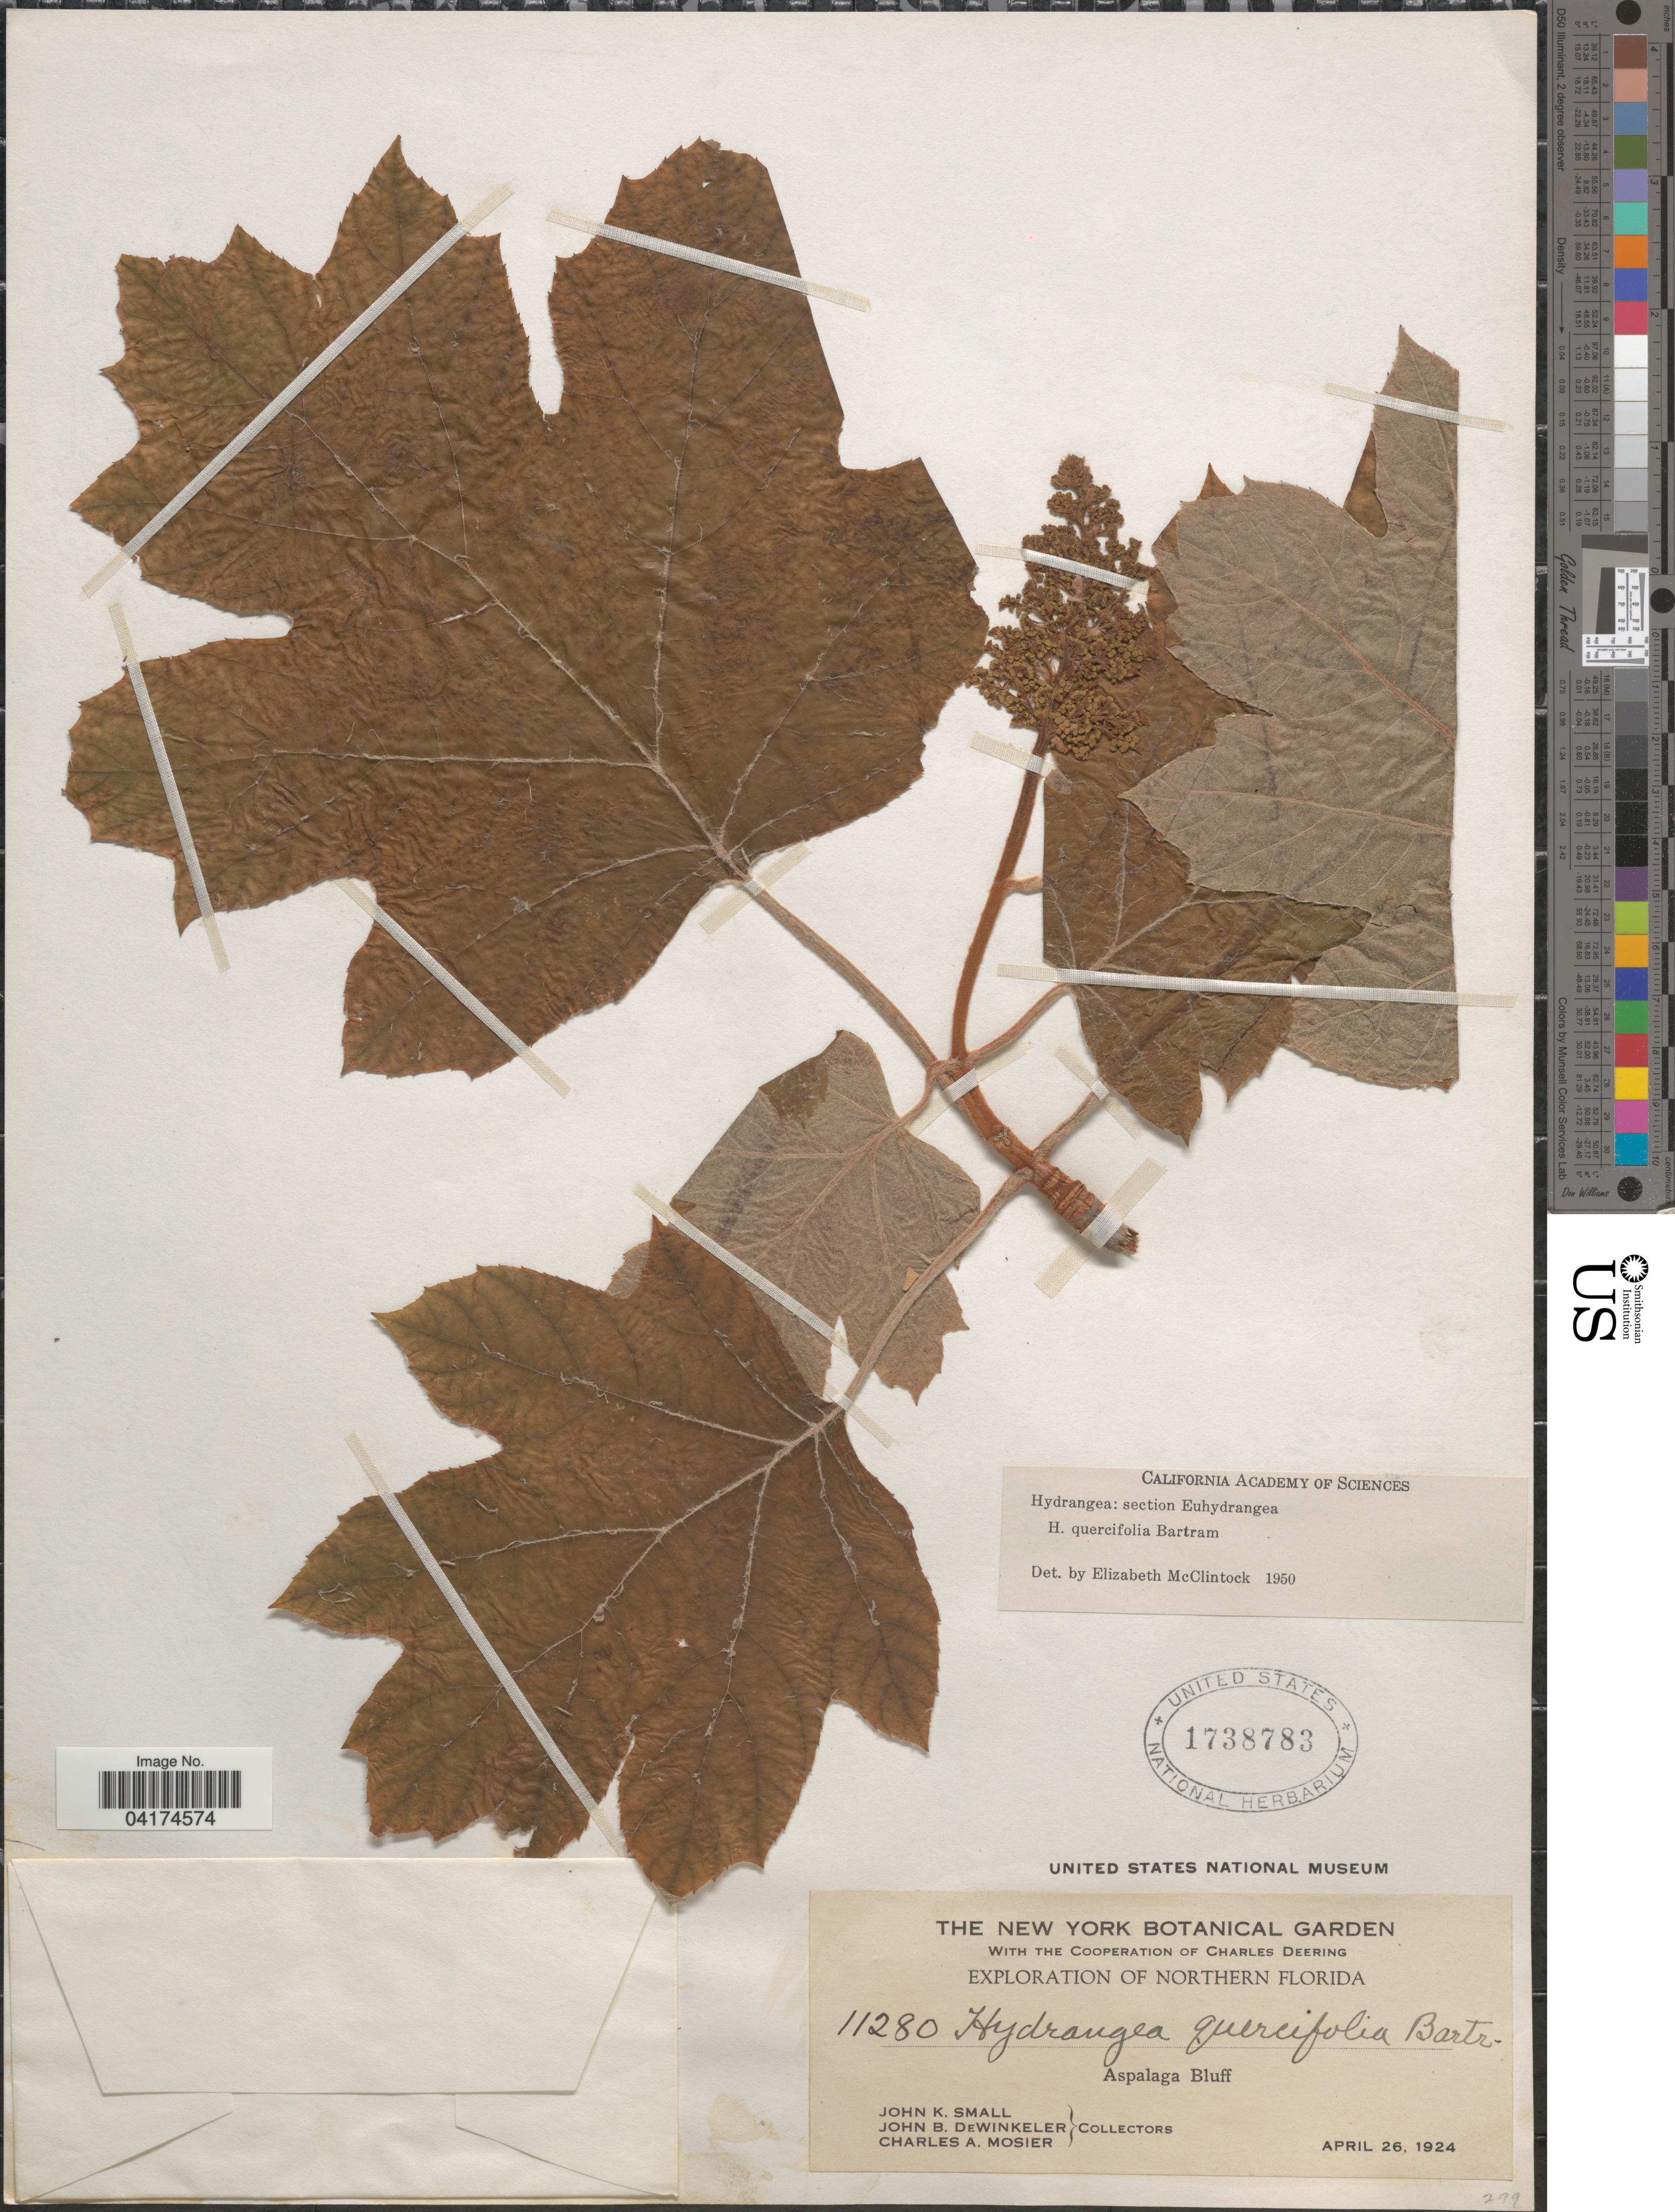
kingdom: Plantae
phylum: Tracheophyta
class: Magnoliopsida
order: Cornales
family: Hydrangeaceae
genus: Hydrangea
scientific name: Hydrangea quercifolia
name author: W. Bartram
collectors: J. K. Small, J. B. Dewinkeler & C. A. Mosier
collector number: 11280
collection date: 1924-04-26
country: United States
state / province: Florida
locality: Exploration of Northern Florida. Aspalaga Bluff.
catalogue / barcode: US 1738783